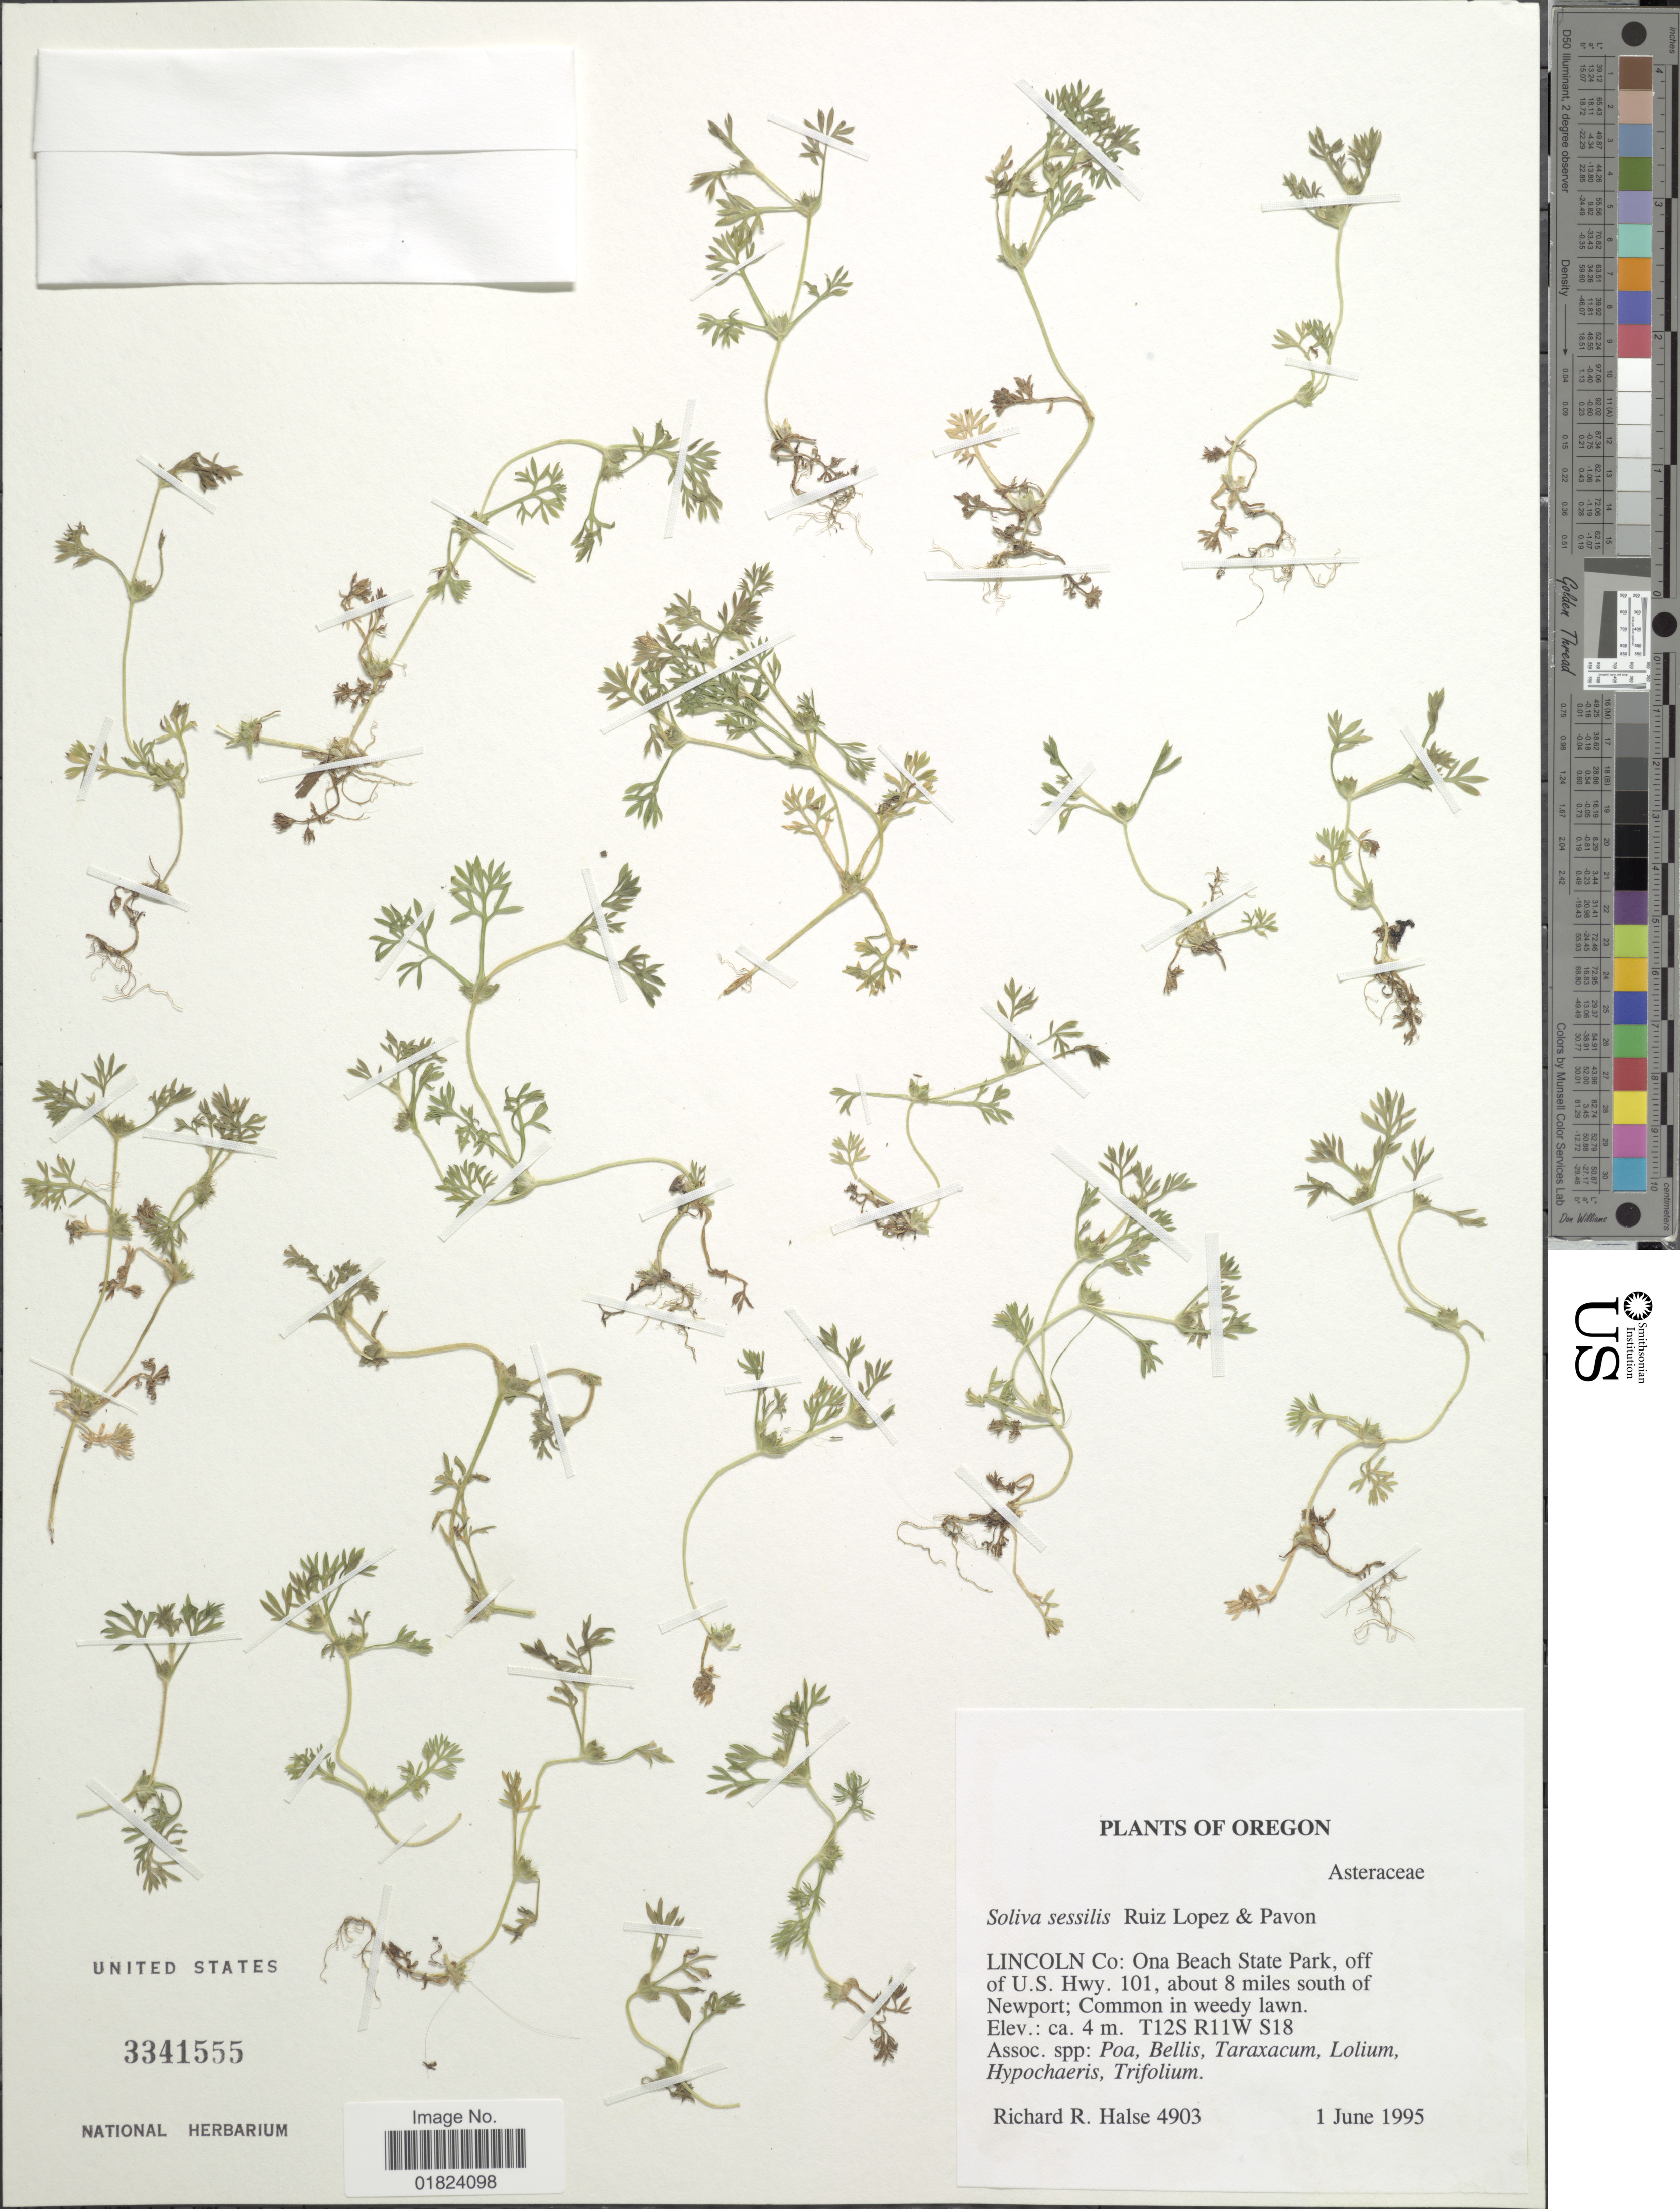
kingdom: Plantae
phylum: Tracheophyta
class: Magnoliopsida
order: Asterales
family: Asteraceae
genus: Soliva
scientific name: Soliva sessilis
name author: Ruiz & Pav.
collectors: R. Halse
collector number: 4903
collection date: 1995-06-01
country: United States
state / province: Oregon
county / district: Lincoln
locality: Lincoln Co.: Ona Beach State Park, off. of U.S. Hwy. 101, about 8 miles south of Newport; common in weed lawn, T12S R11W S18.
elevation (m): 4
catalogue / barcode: US 3341555